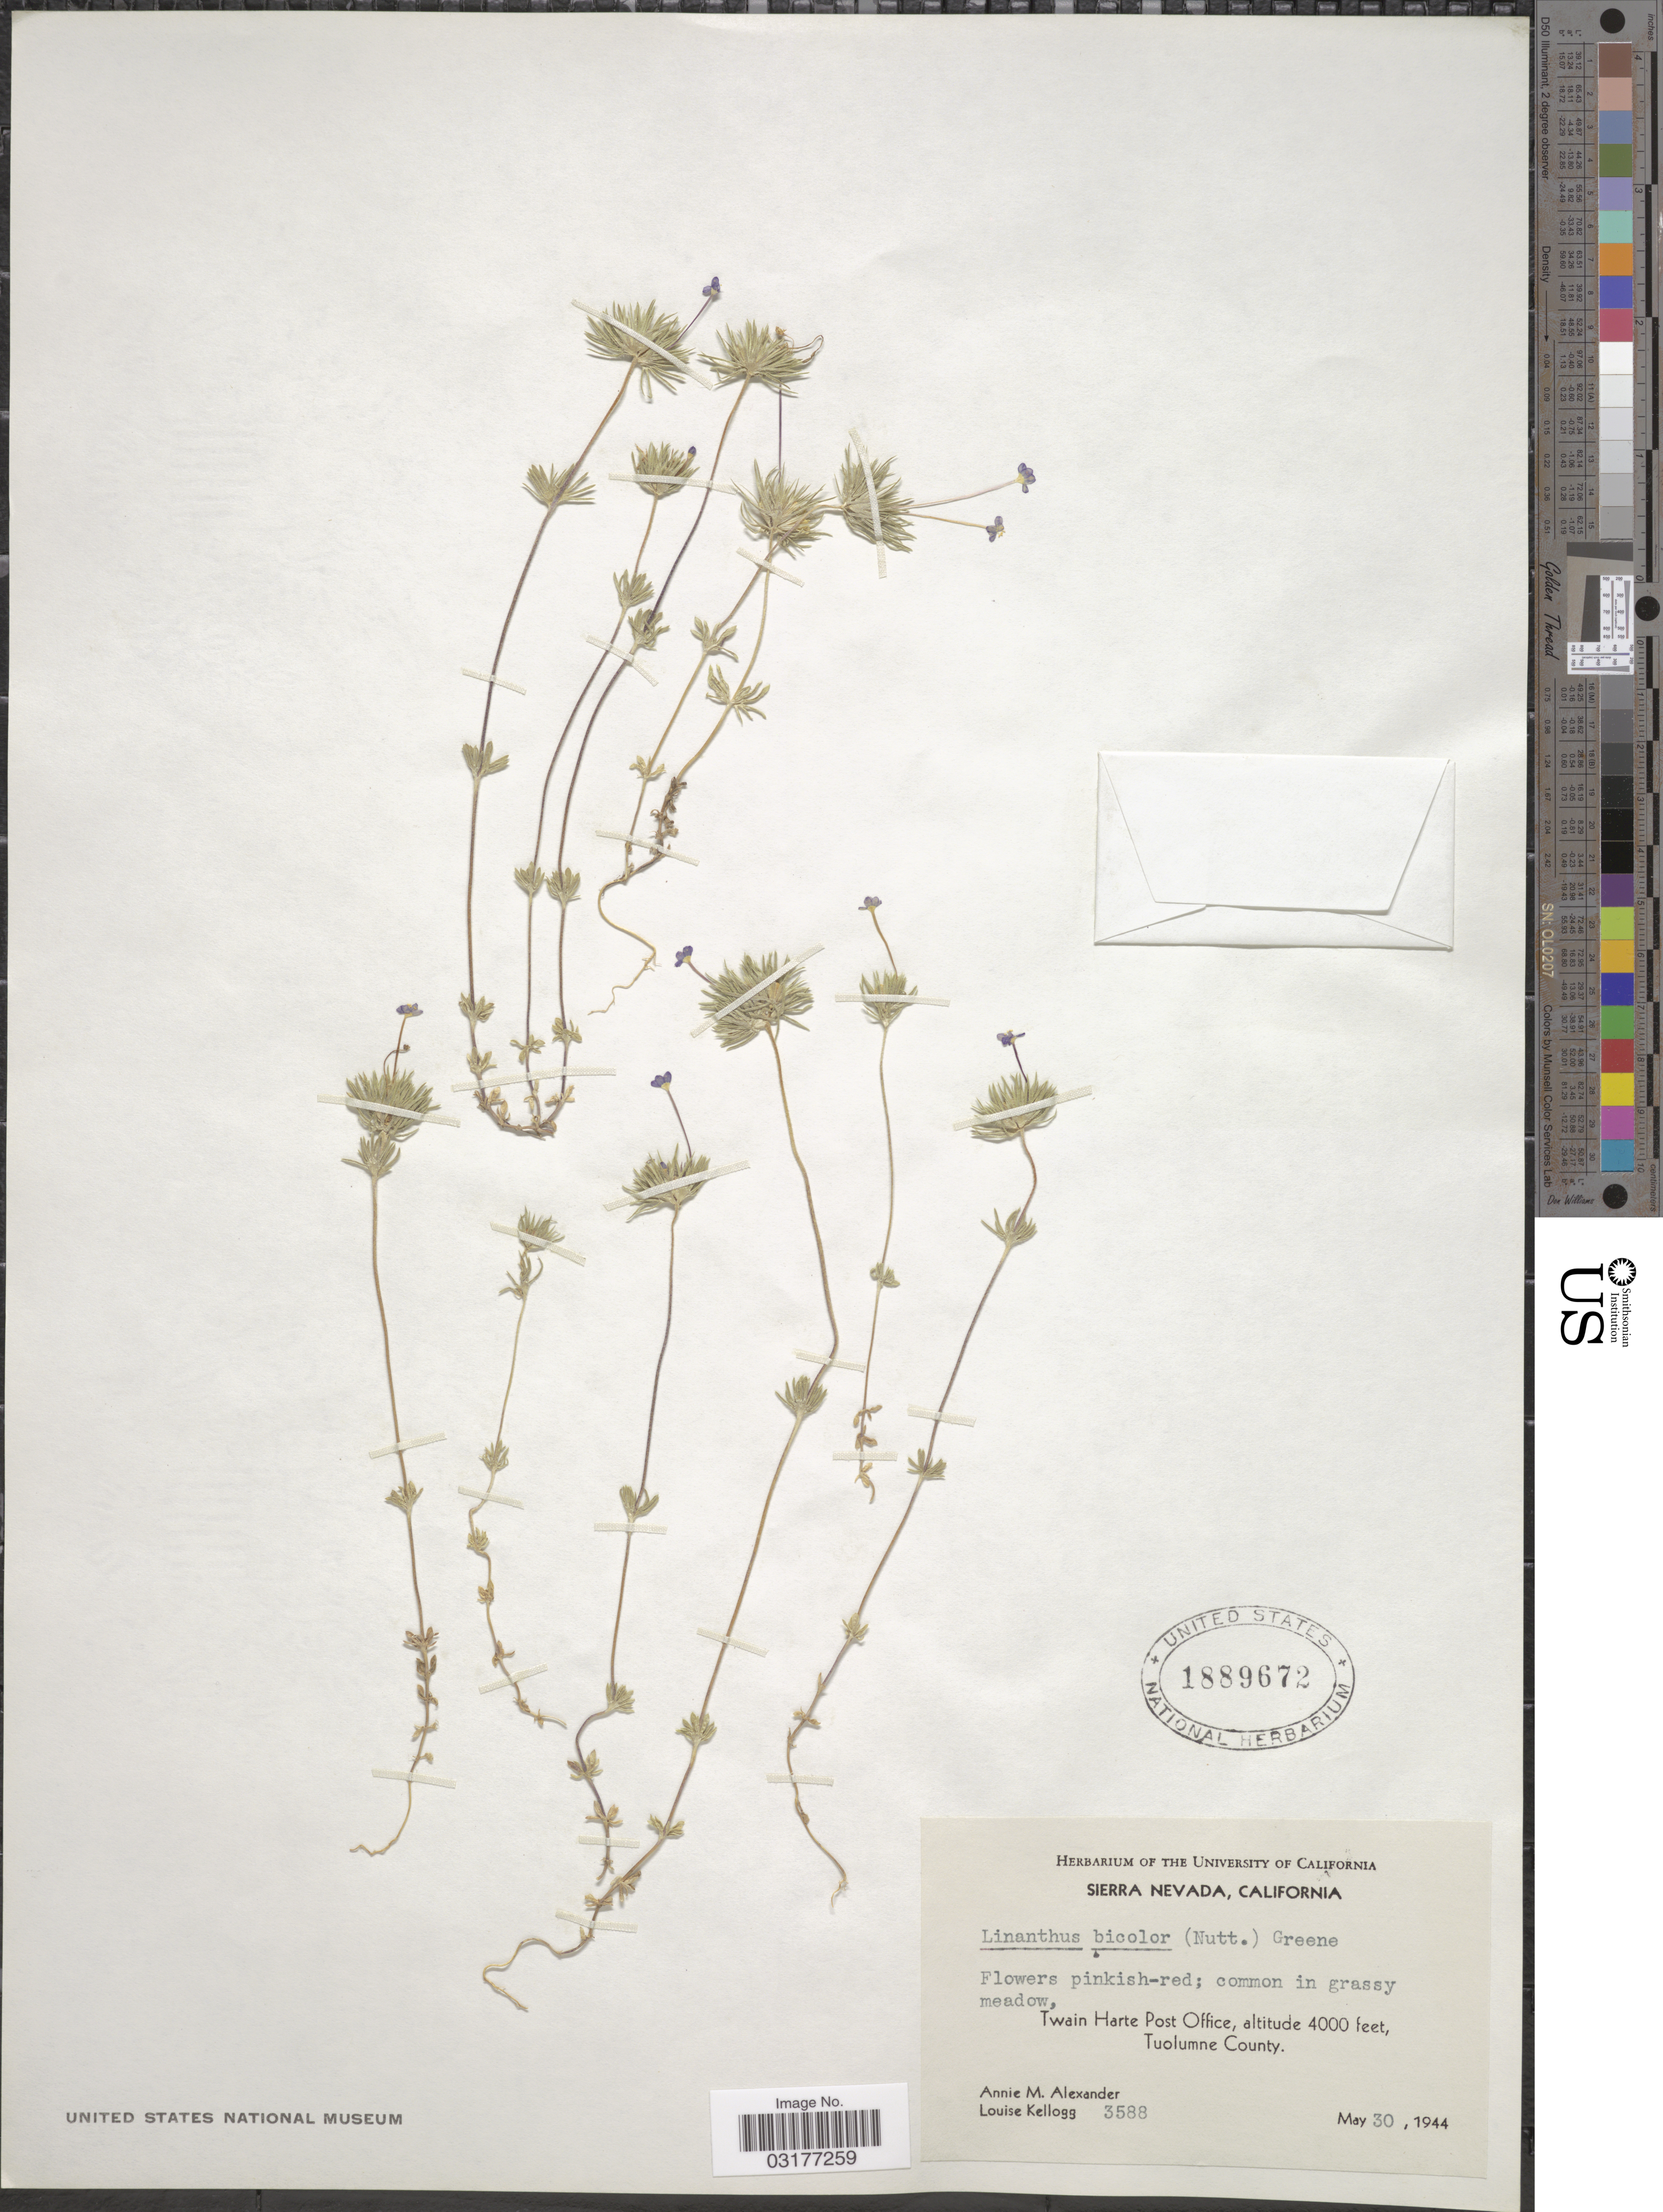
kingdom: Plantae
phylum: Tracheophyta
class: Magnoliopsida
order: Ericales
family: Polemoniaceae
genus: Leptosiphon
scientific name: Leptosiphon bicolor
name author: Nutt.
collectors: A. M. Alexander & L. Kellogg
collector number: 3588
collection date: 1944-05-30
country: United States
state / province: California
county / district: Tuolumne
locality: Sierra Nevada. Twain Harte Post Office. Tuolumne County.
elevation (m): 1219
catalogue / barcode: US 1889672